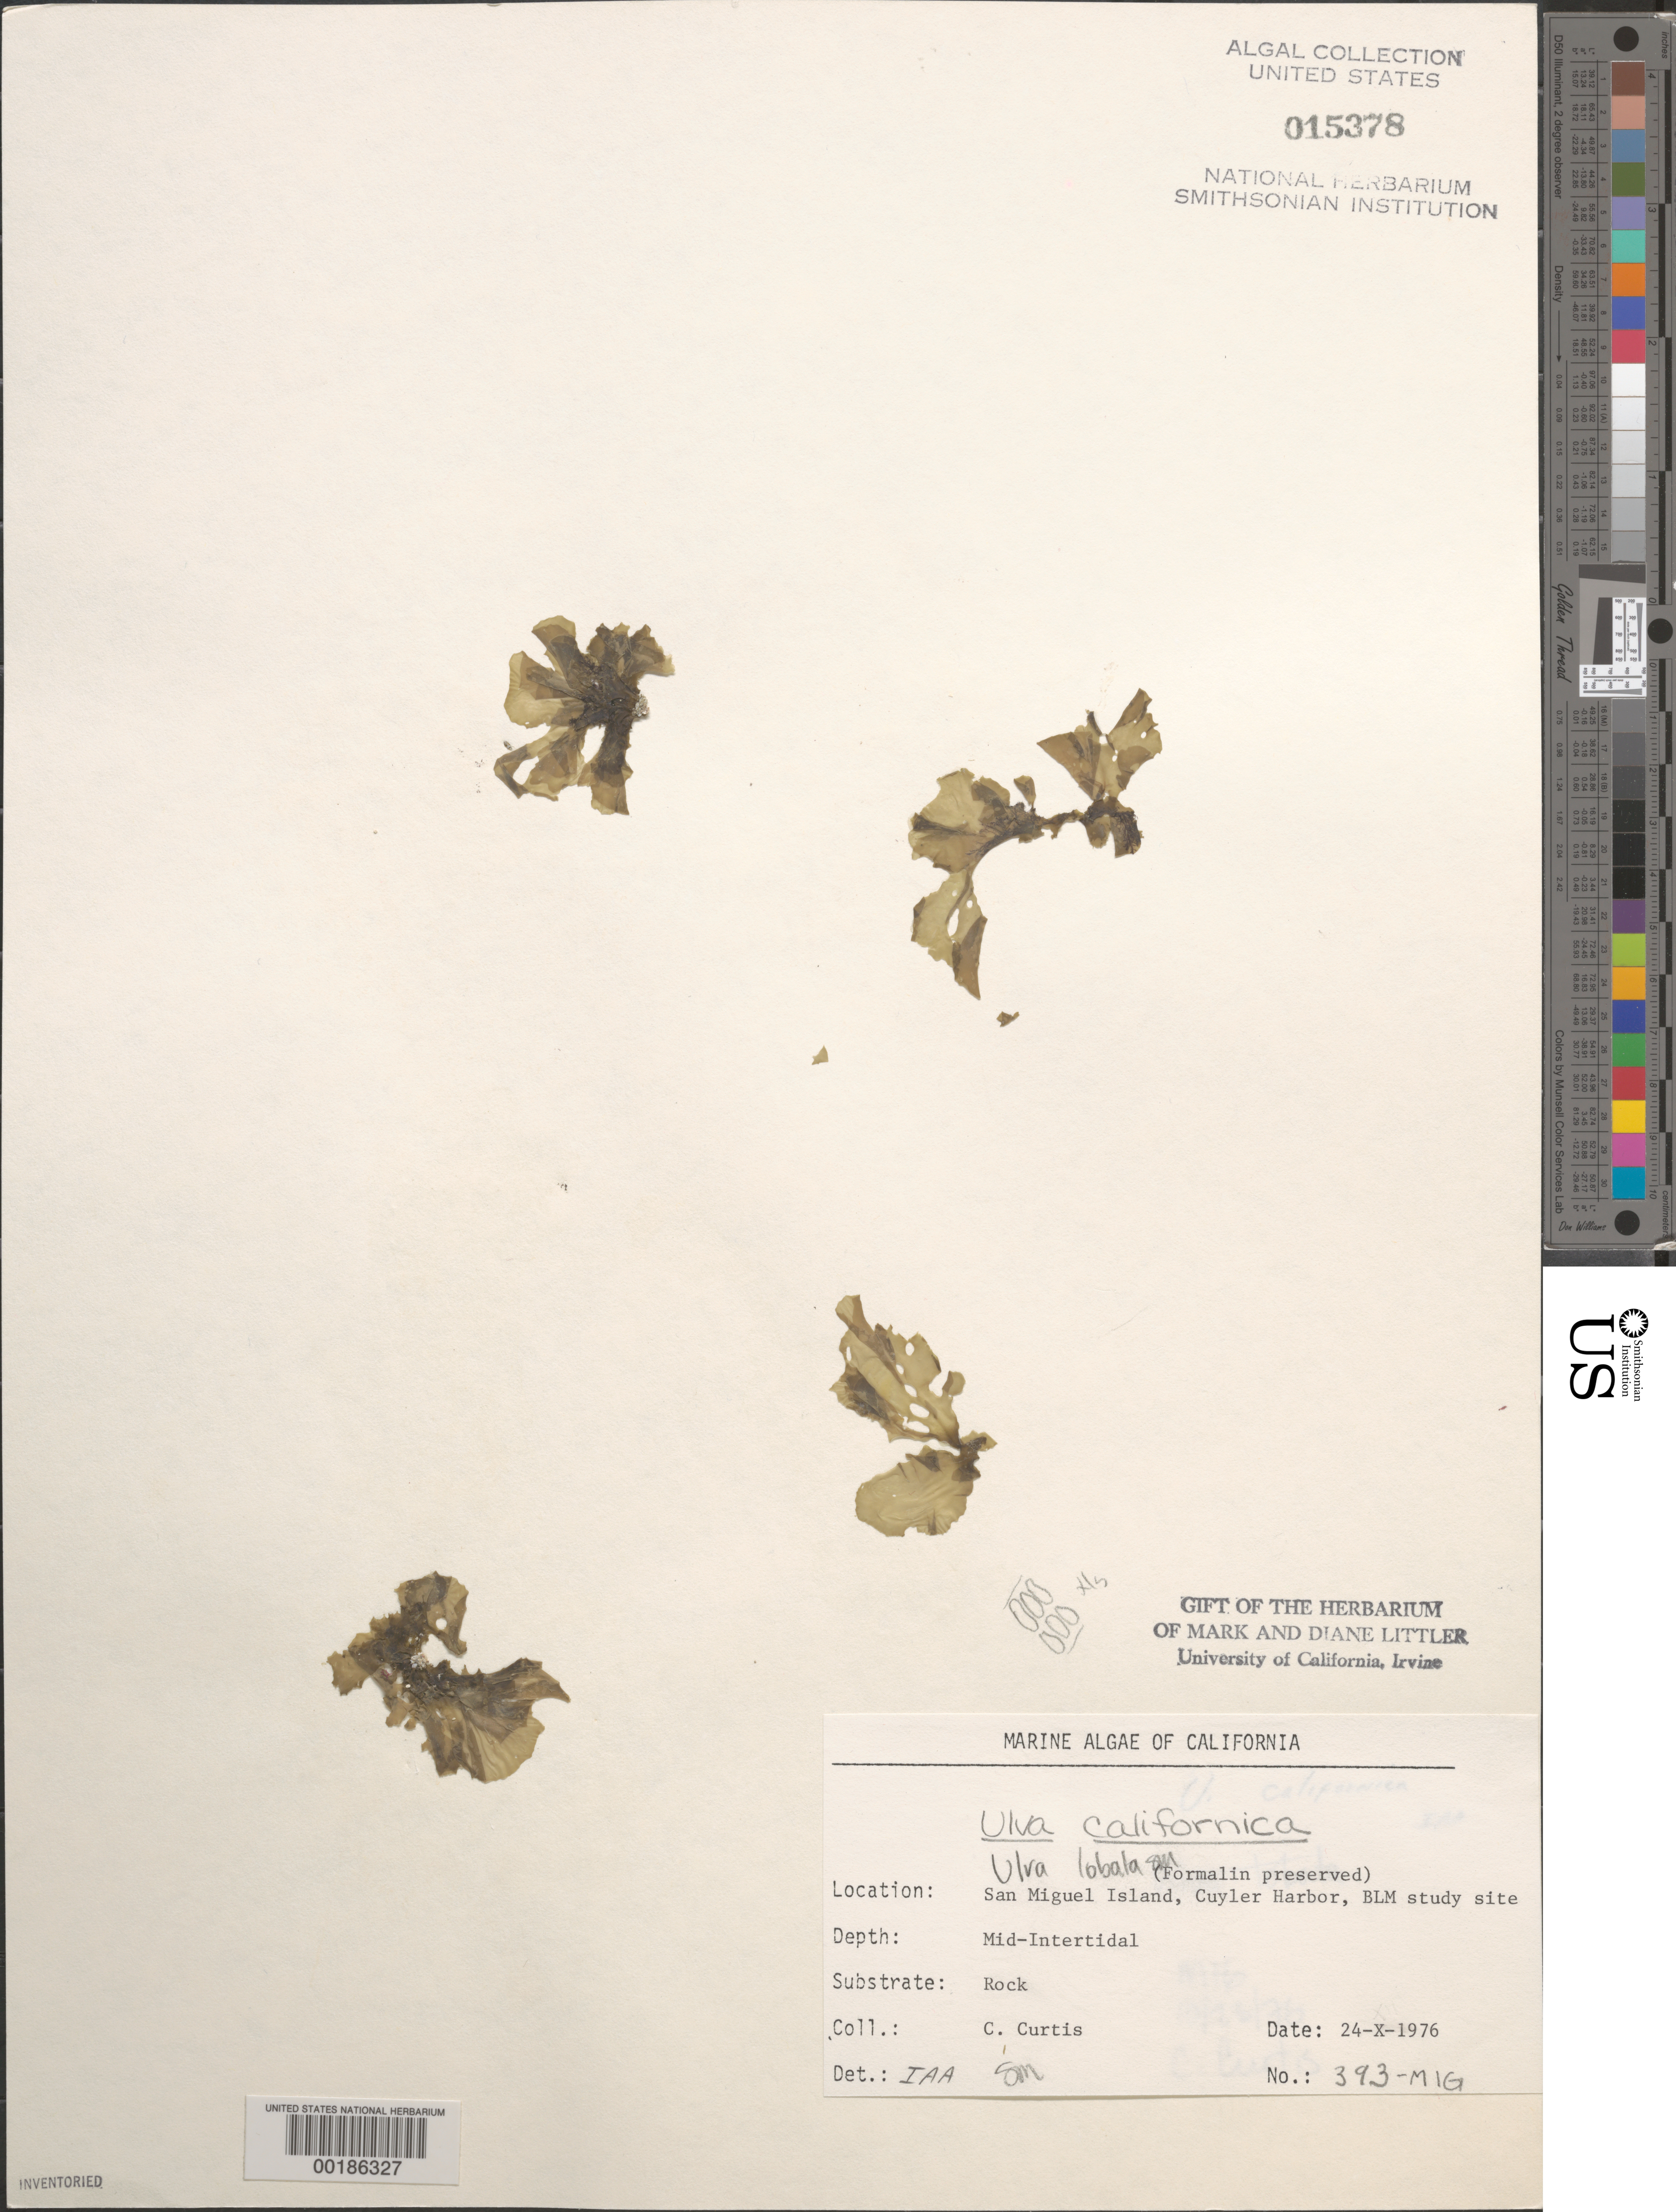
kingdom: Plantae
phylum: Chlorophyta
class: Ulvophyceae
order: Ulvales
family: Ulvaceae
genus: Ulva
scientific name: Ulva californica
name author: N.Wille in Collins et al.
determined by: Abbott, I. A.; Murray, S. N.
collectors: C. Curtis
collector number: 393-MIG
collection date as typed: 24 Oct 1976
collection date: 1976-10-24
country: United States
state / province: California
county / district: Santa Barbara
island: San Miguel Island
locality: Cuyler Harbor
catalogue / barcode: US 15378